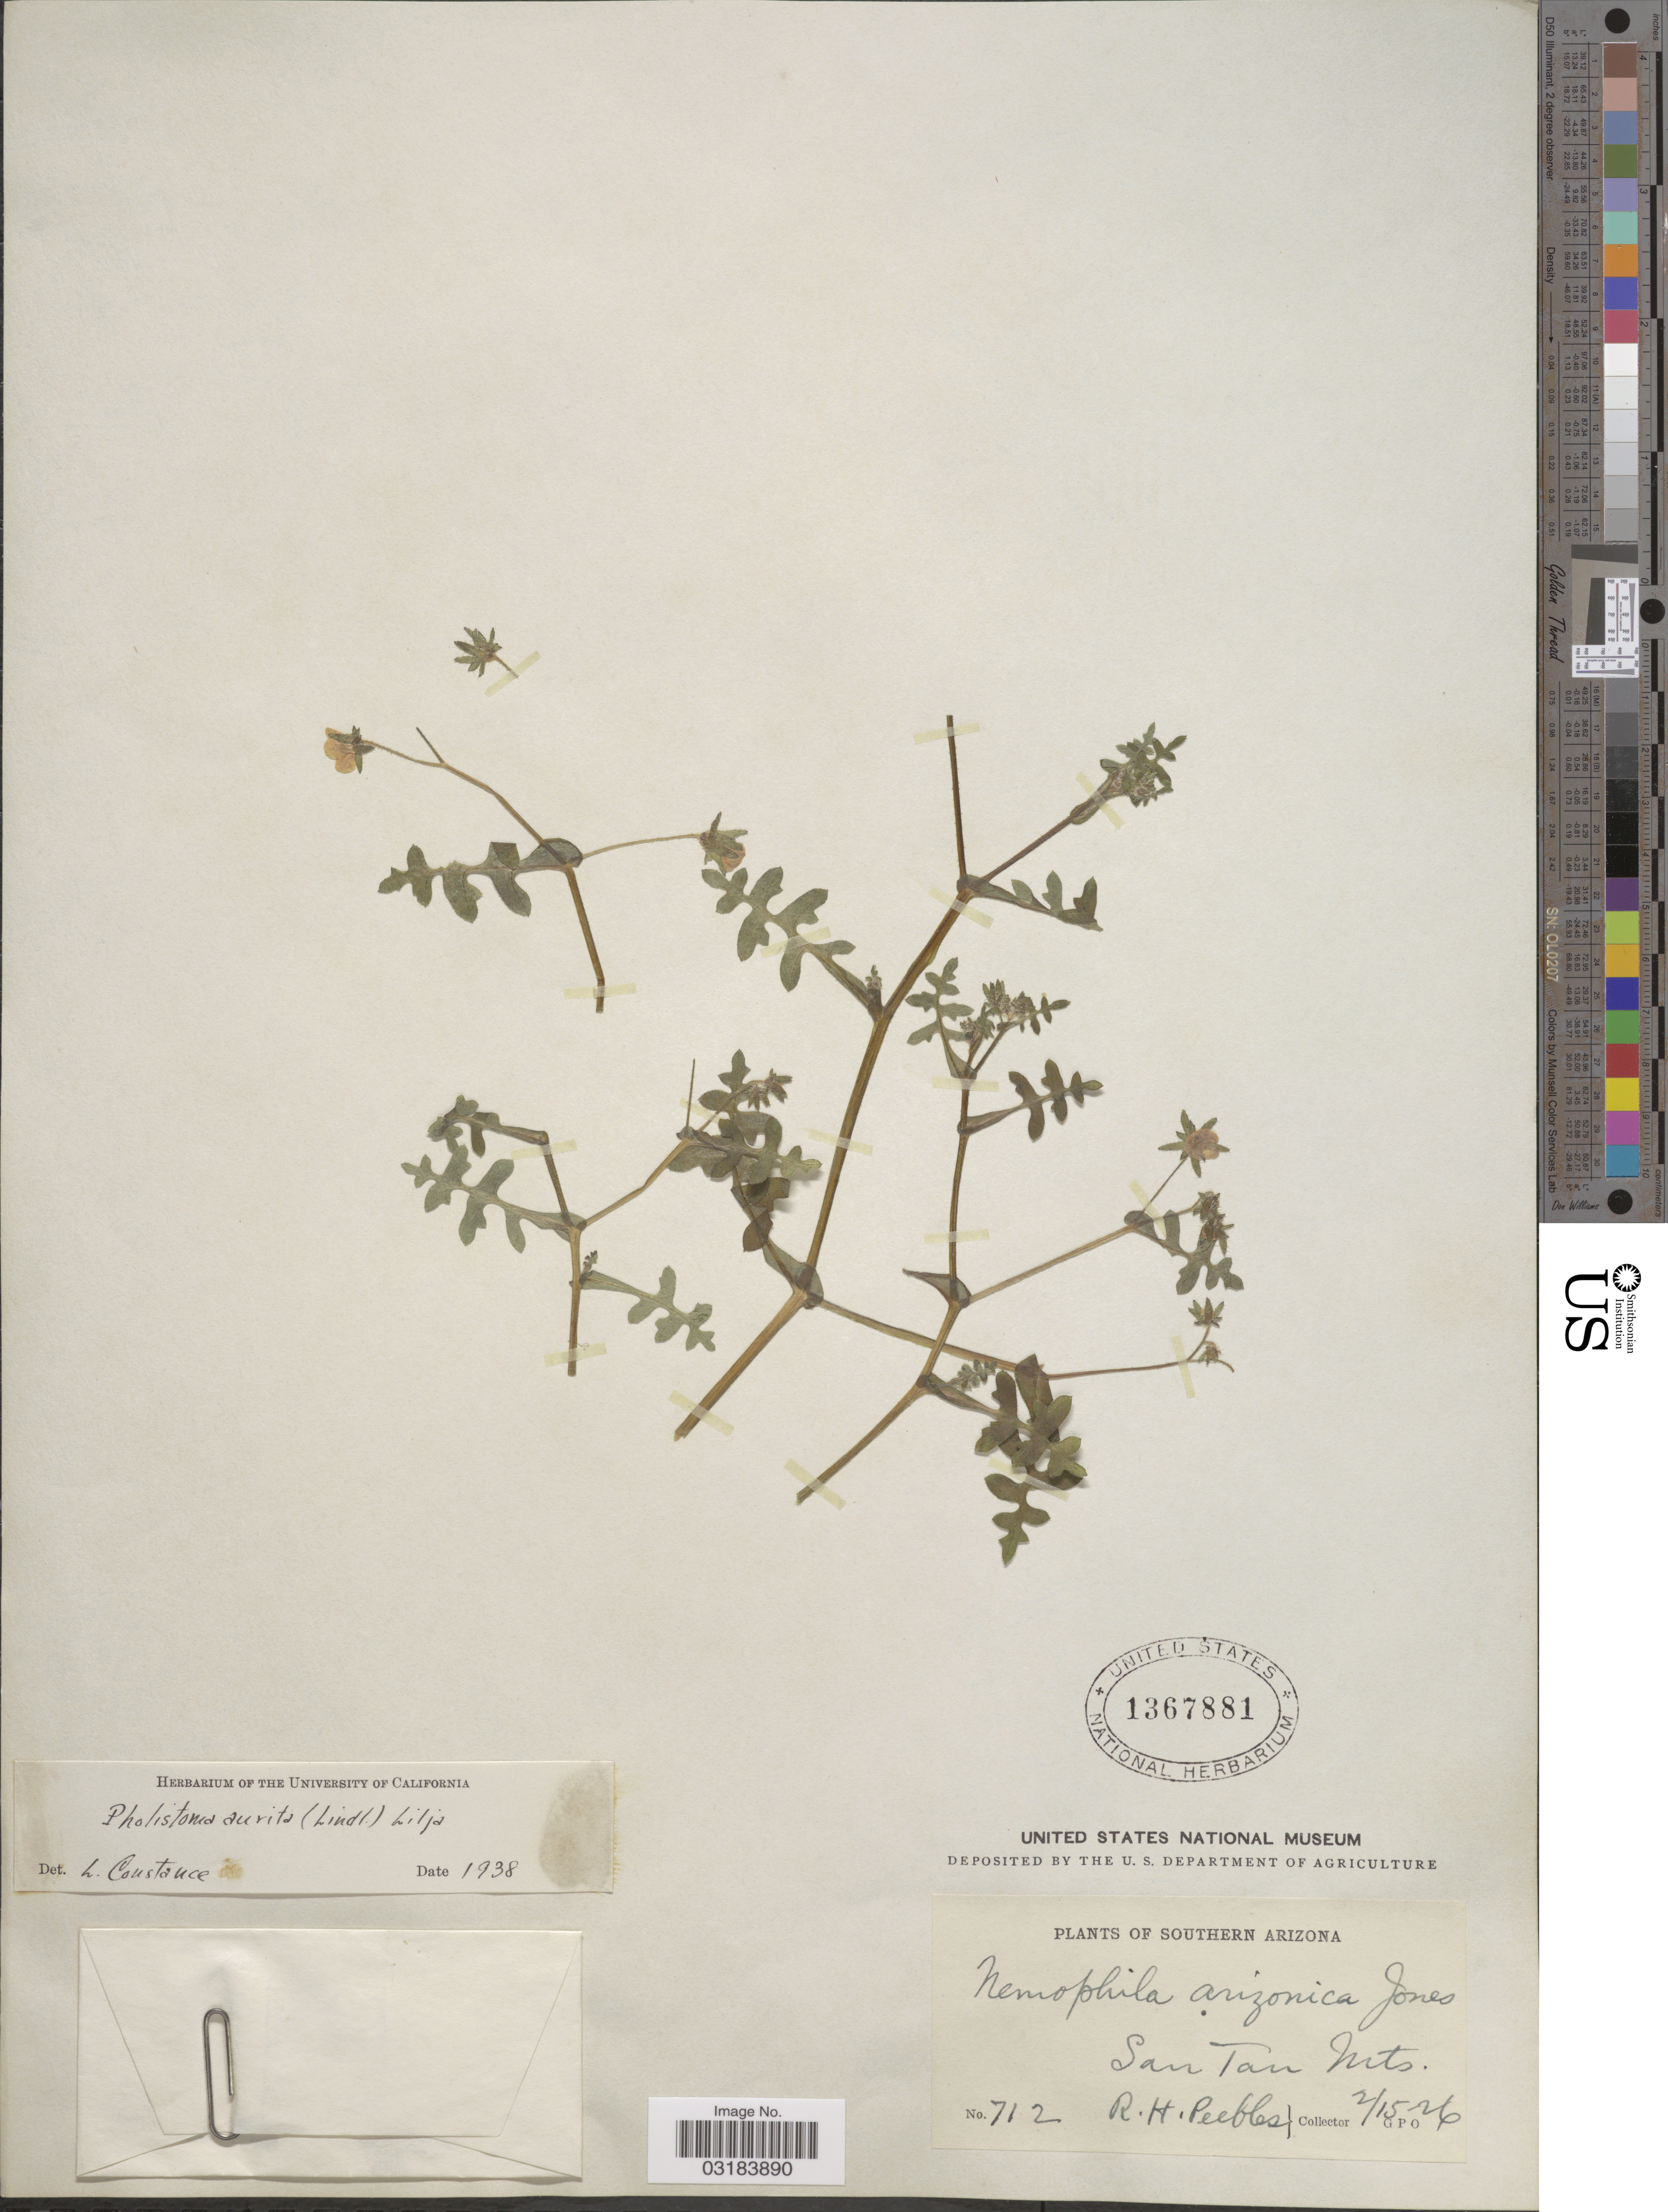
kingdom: Plantae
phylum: Tracheophyta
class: Magnoliopsida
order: Boraginales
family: Hydrophyllaceae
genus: Pholistoma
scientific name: Pholistoma auritum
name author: (Lindl.) Lilja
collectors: R. H. Peebles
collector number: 712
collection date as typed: Transcribed d/m/y: 15/2/26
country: United States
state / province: Arizona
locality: Southern Arizona, San Tan Mts.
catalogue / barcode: US 1367881